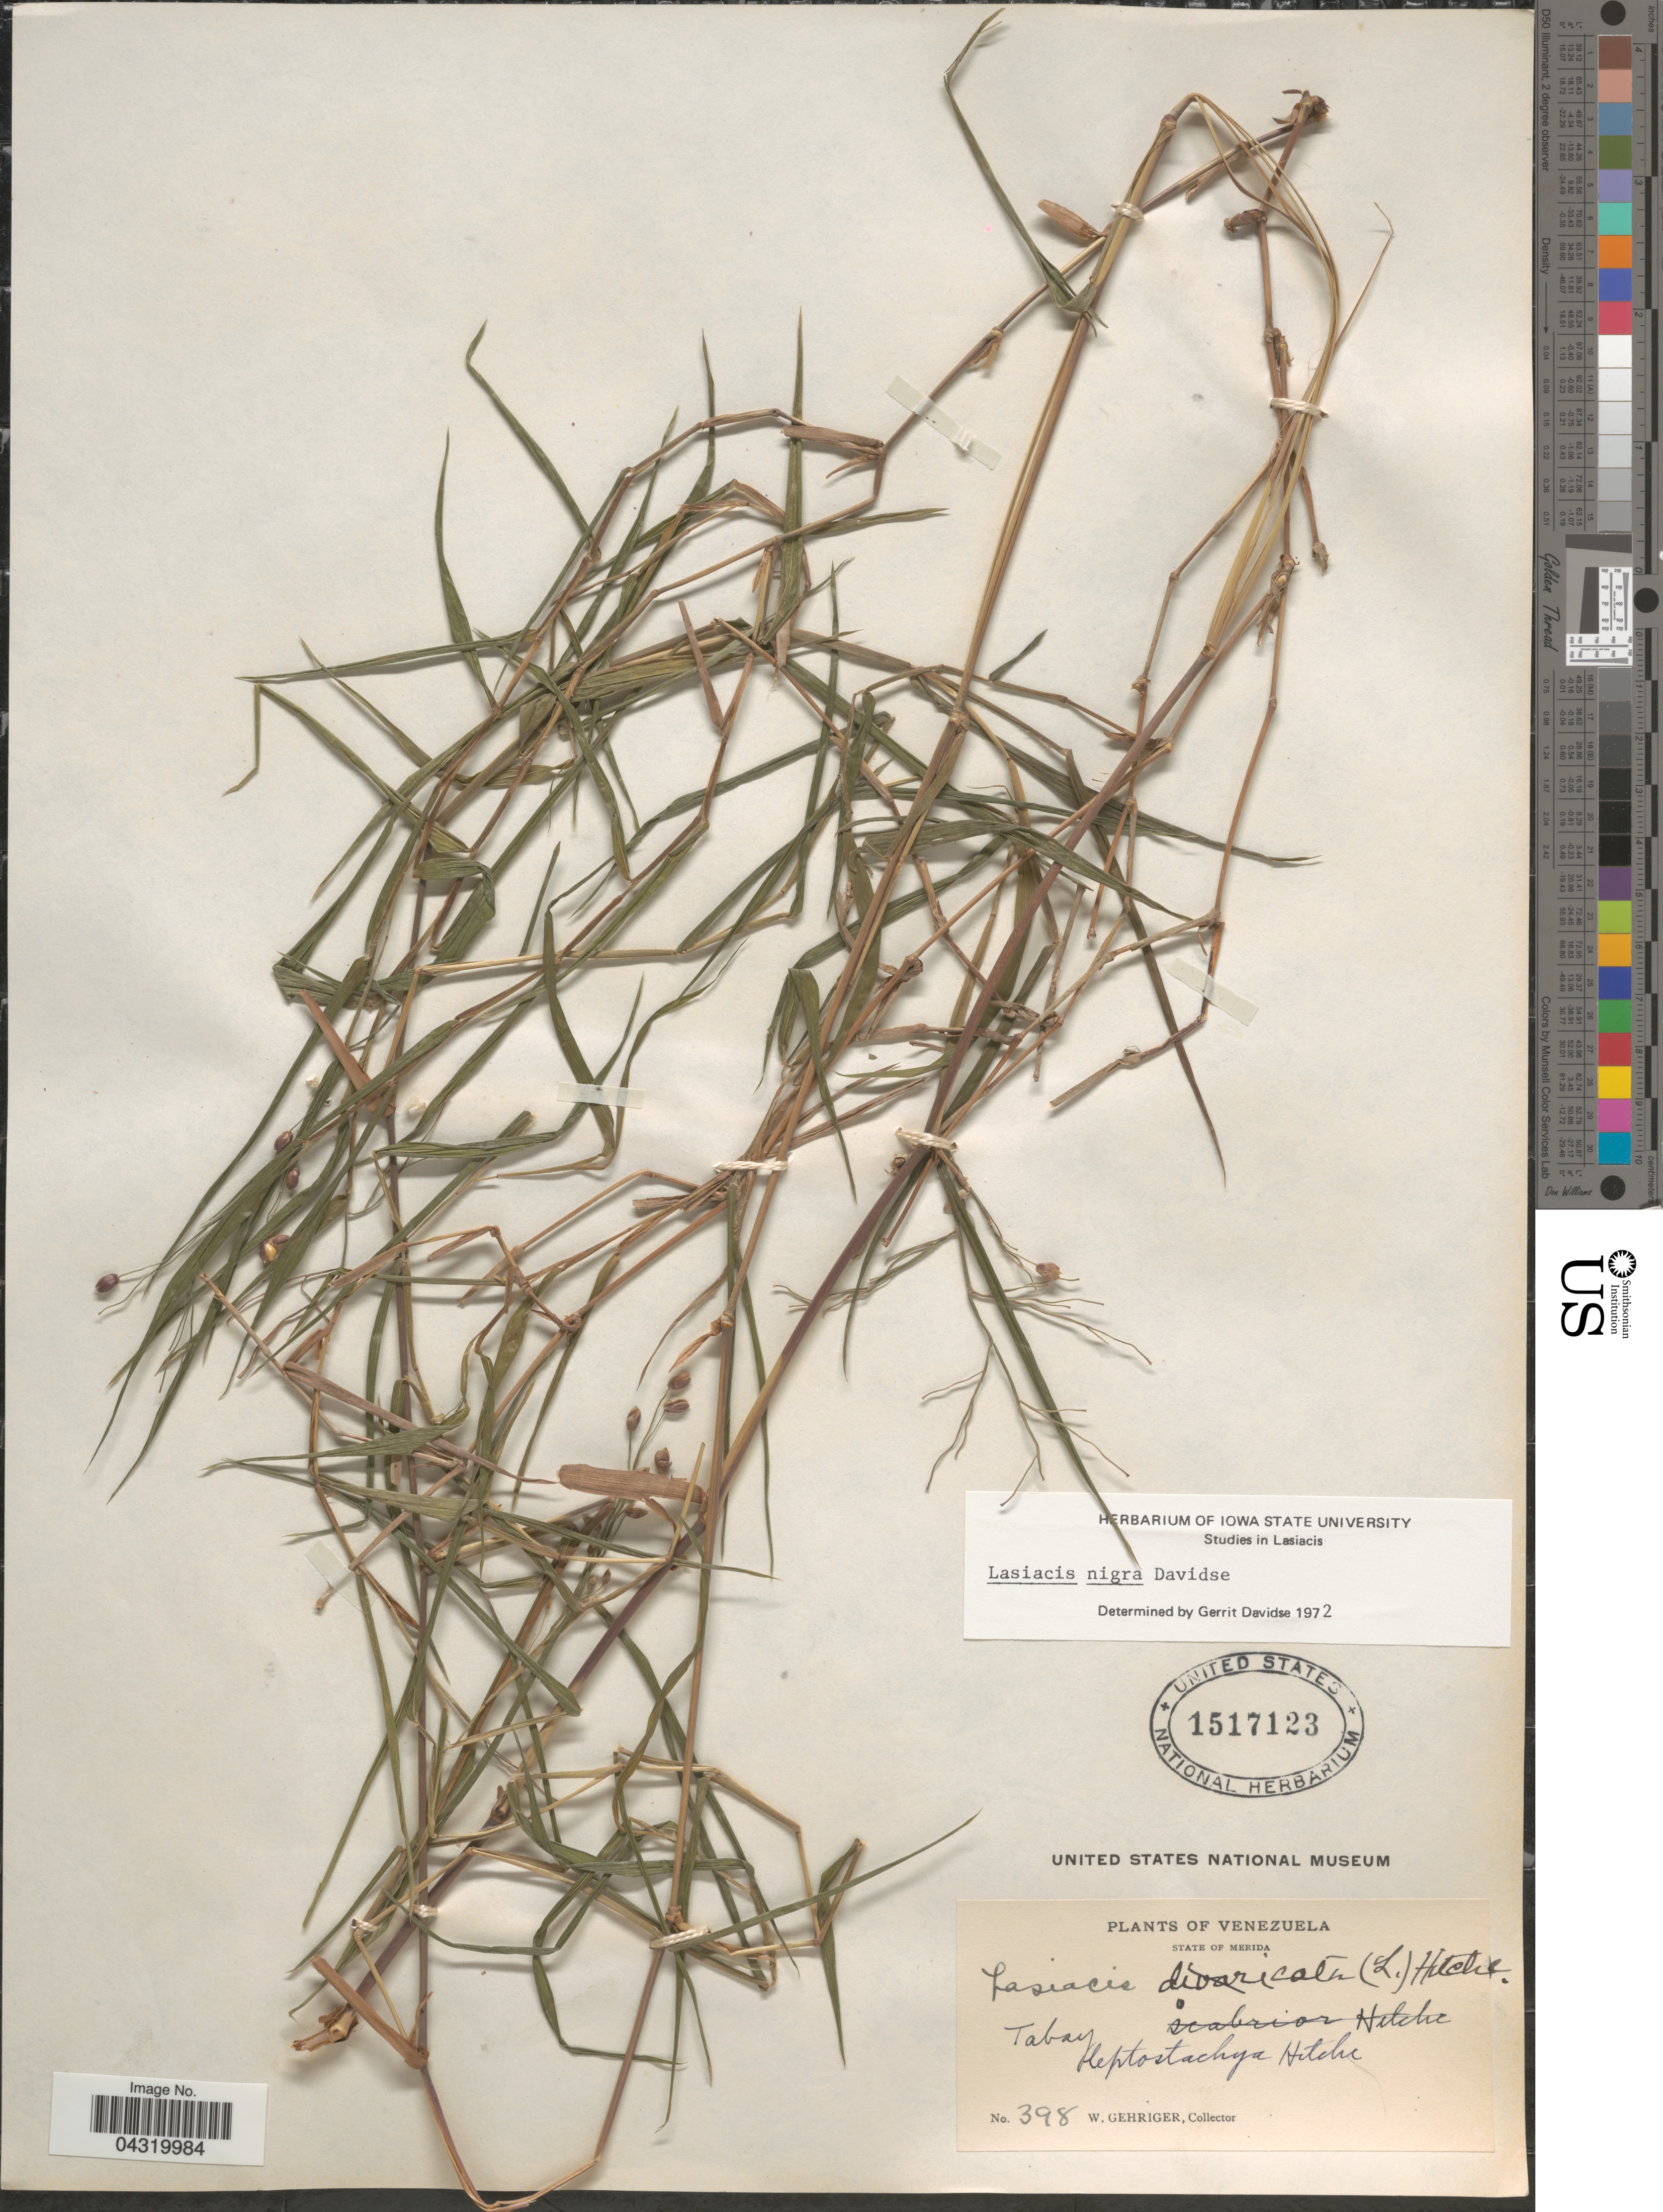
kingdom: Plantae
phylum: Tracheophyta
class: Liliopsida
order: Poales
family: Poaceae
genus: Lasiacis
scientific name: Lasiacis nigra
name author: Davidse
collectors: W. Gehriger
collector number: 398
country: Venezuela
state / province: Merida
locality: Tabay.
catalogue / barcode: US 1517123